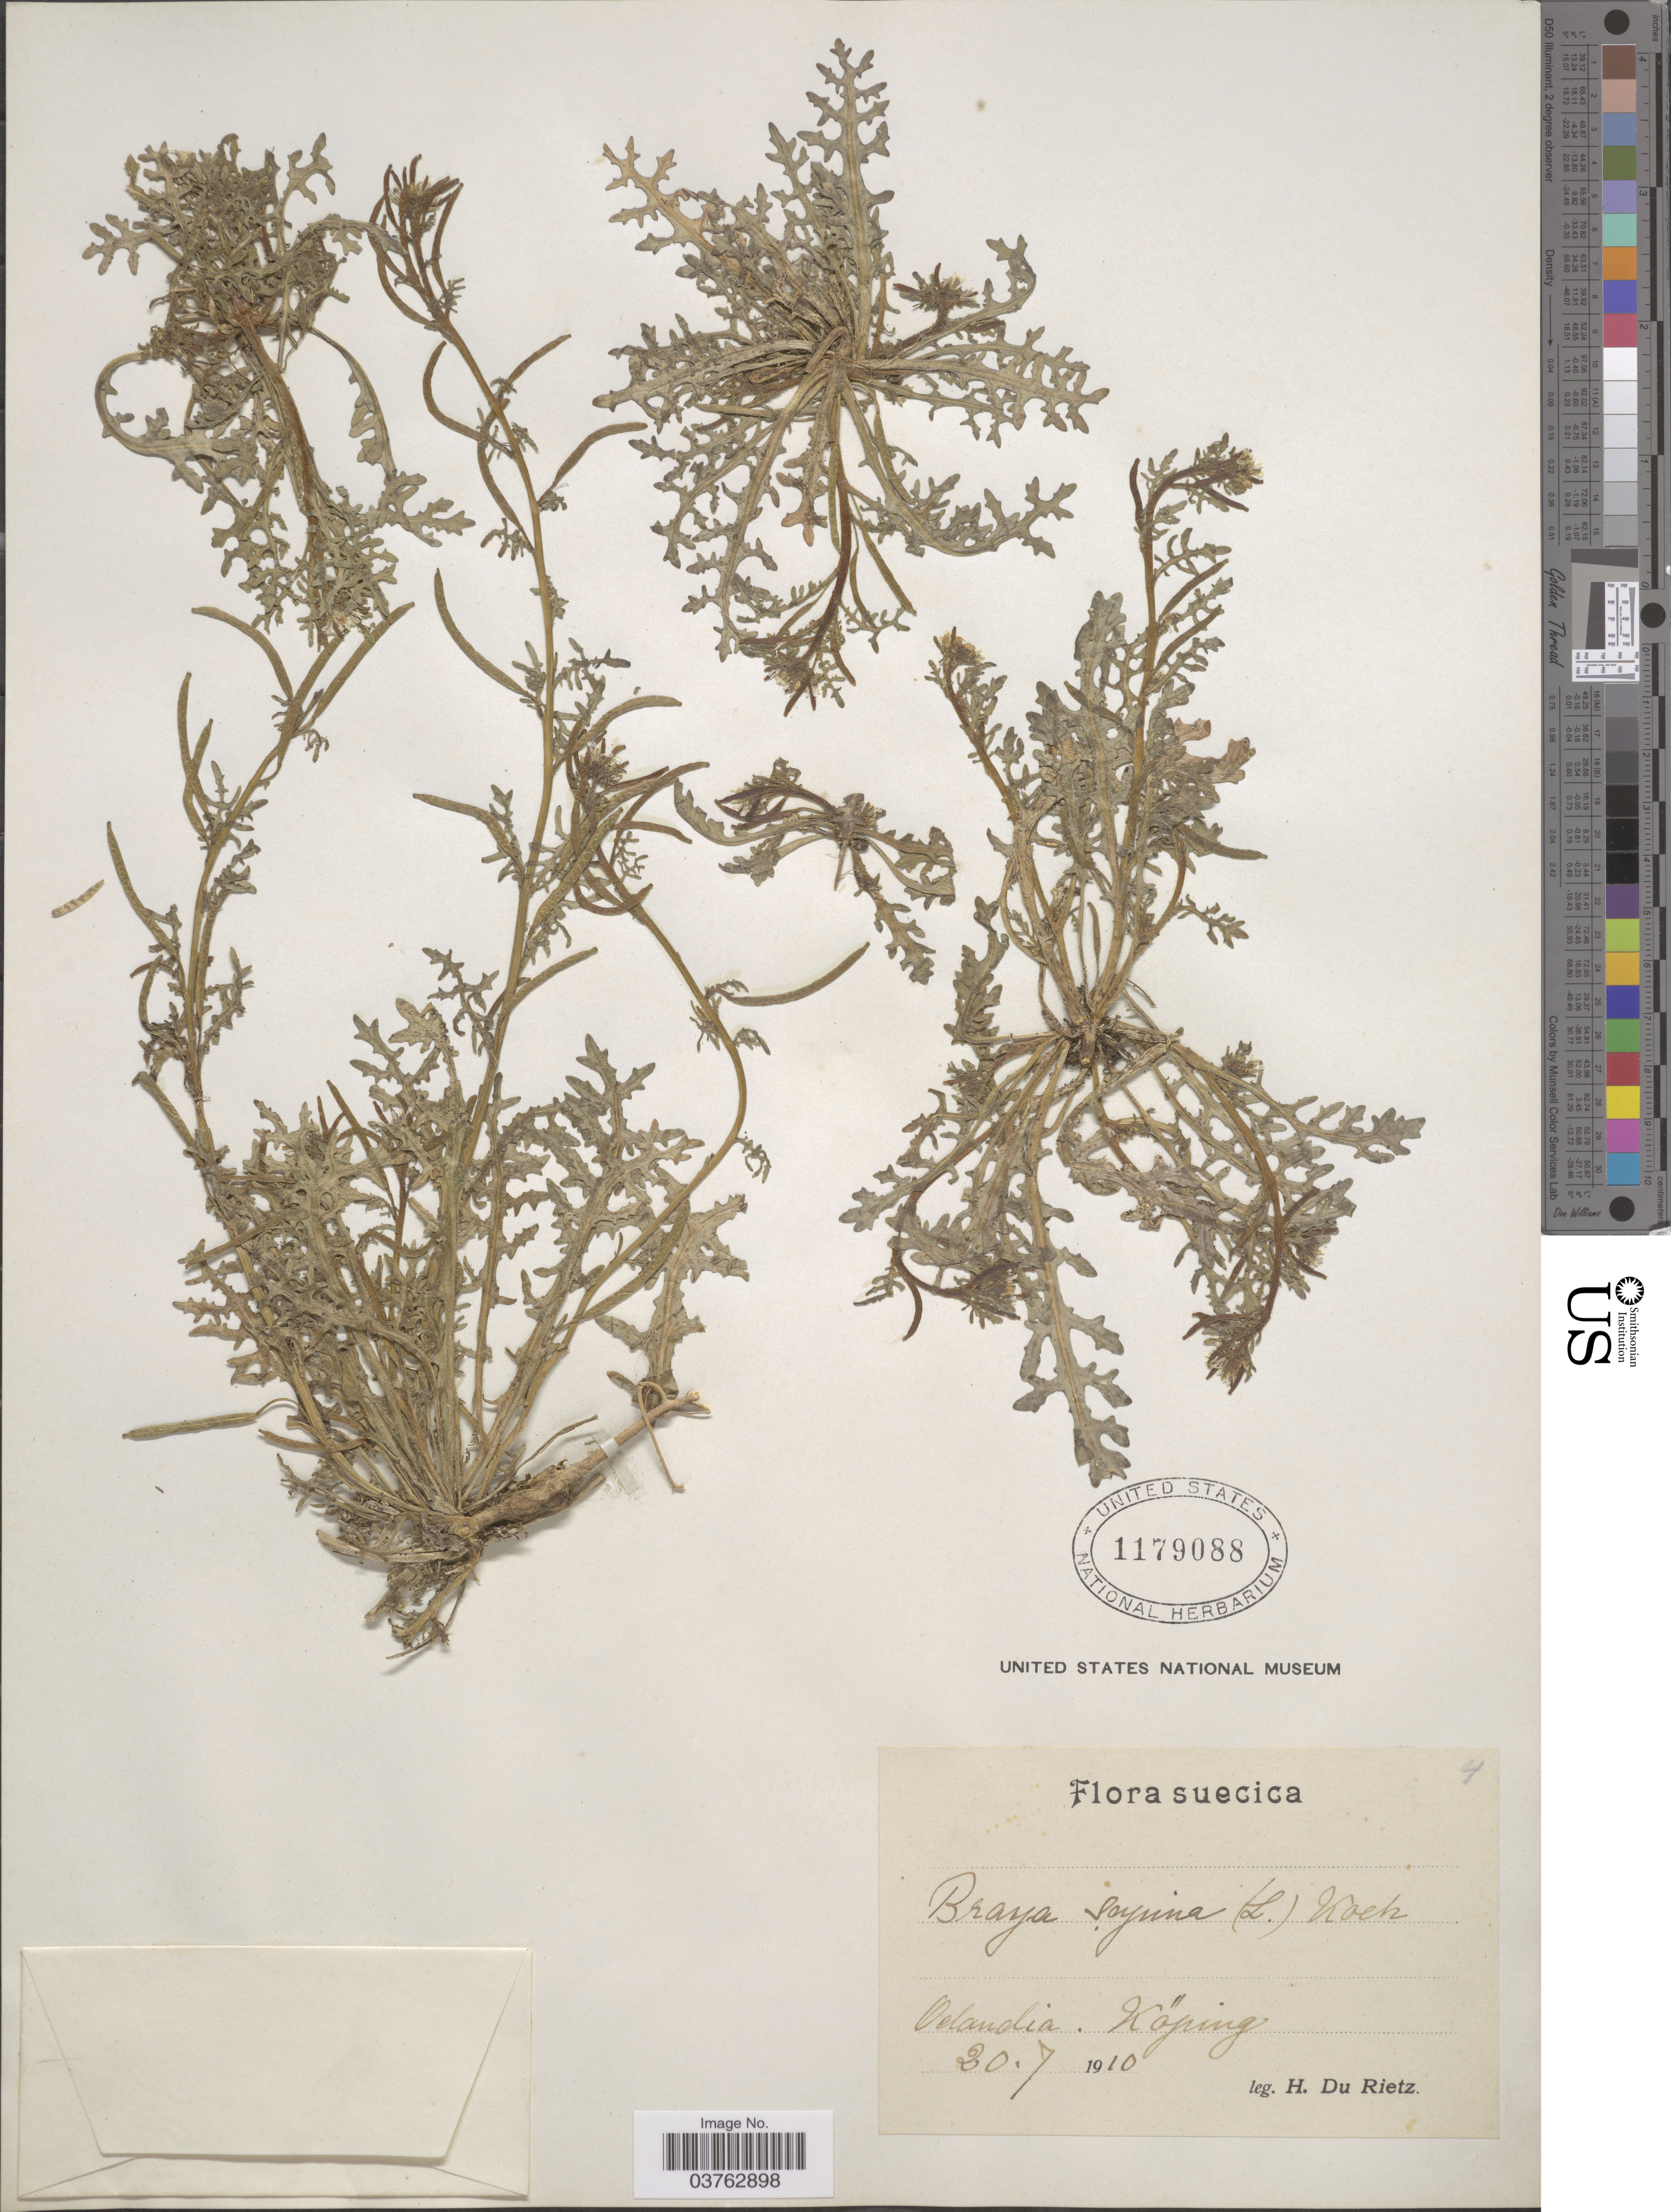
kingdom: Plantae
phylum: Tracheophyta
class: Magnoliopsida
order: Brassicales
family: Brassicaceae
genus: Braya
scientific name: Braya supina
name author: (L.) W.D.J. Koch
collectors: H. Du Rietz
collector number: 4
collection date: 1910-07-20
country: Sweden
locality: Suecica. Oelandia. Köping.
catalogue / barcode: US 1179088